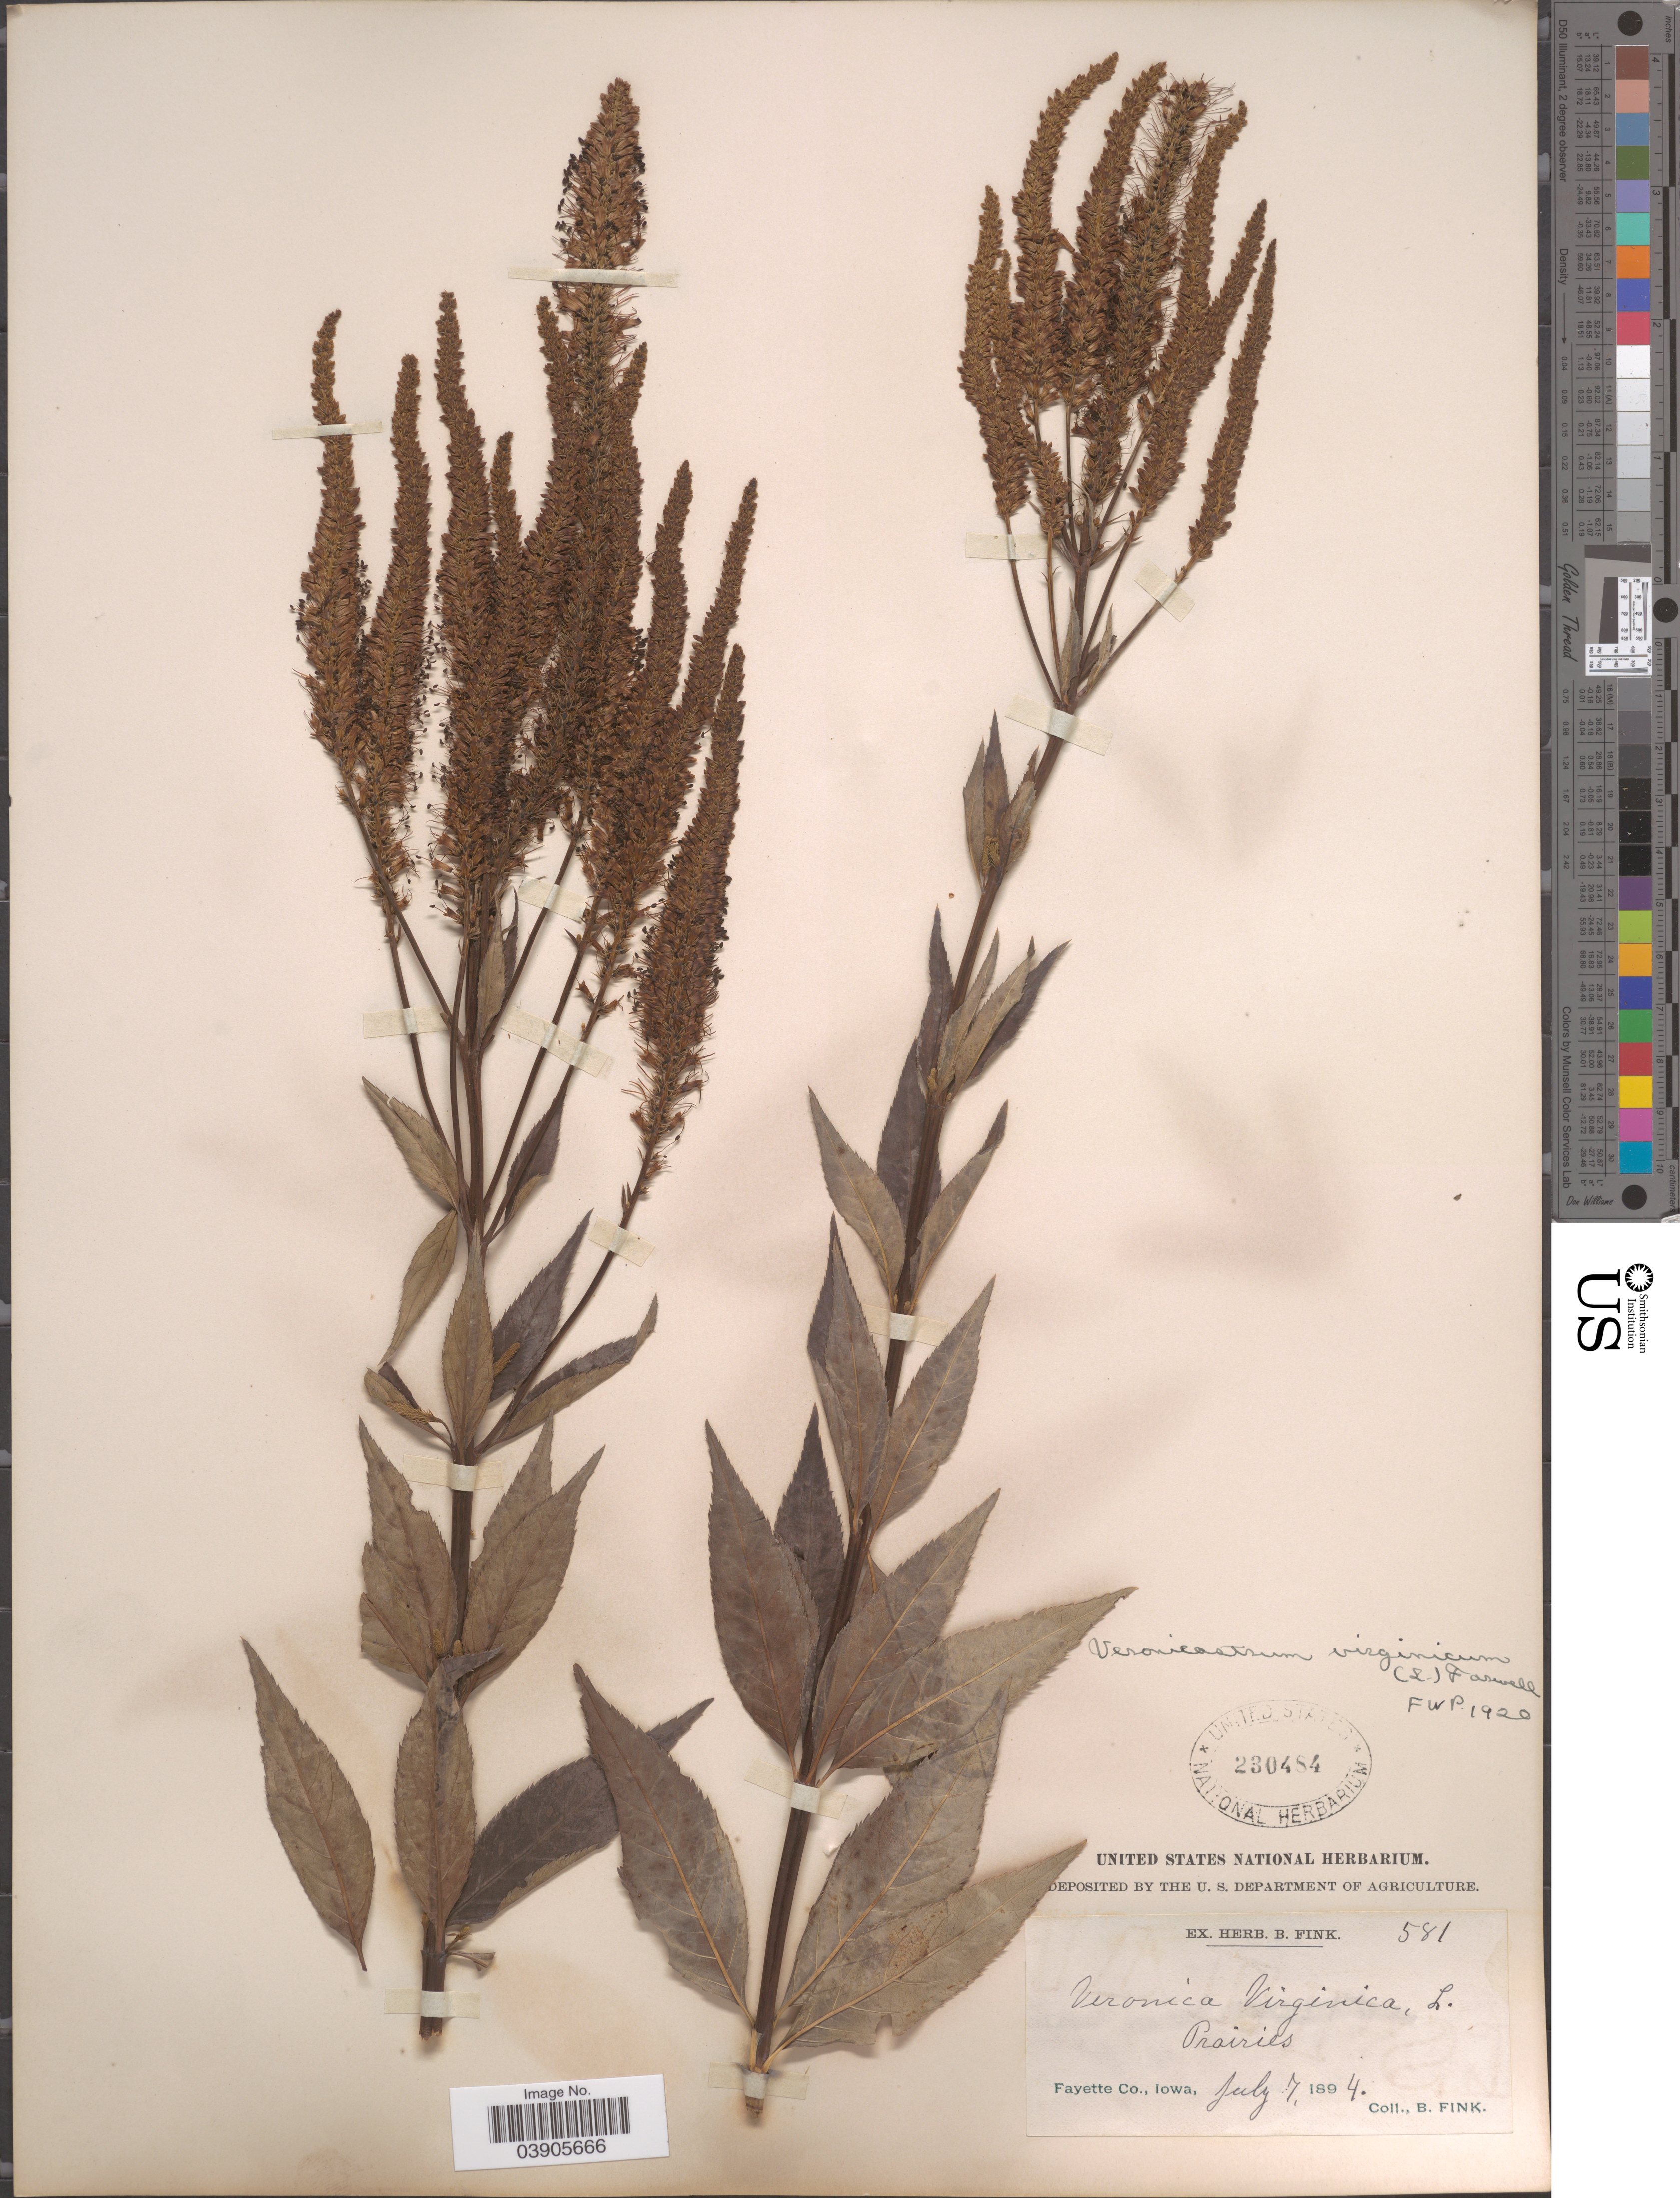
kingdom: Plantae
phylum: Tracheophyta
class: Magnoliopsida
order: Lamiales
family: Plantaginaceae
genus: Veronicastrum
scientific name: Veronicastrum virginicum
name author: (L.) Farw.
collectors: B. Fink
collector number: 581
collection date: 1894-07-07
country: United States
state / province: Iowa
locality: Prairies. Fayette Co.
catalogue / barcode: US 230484